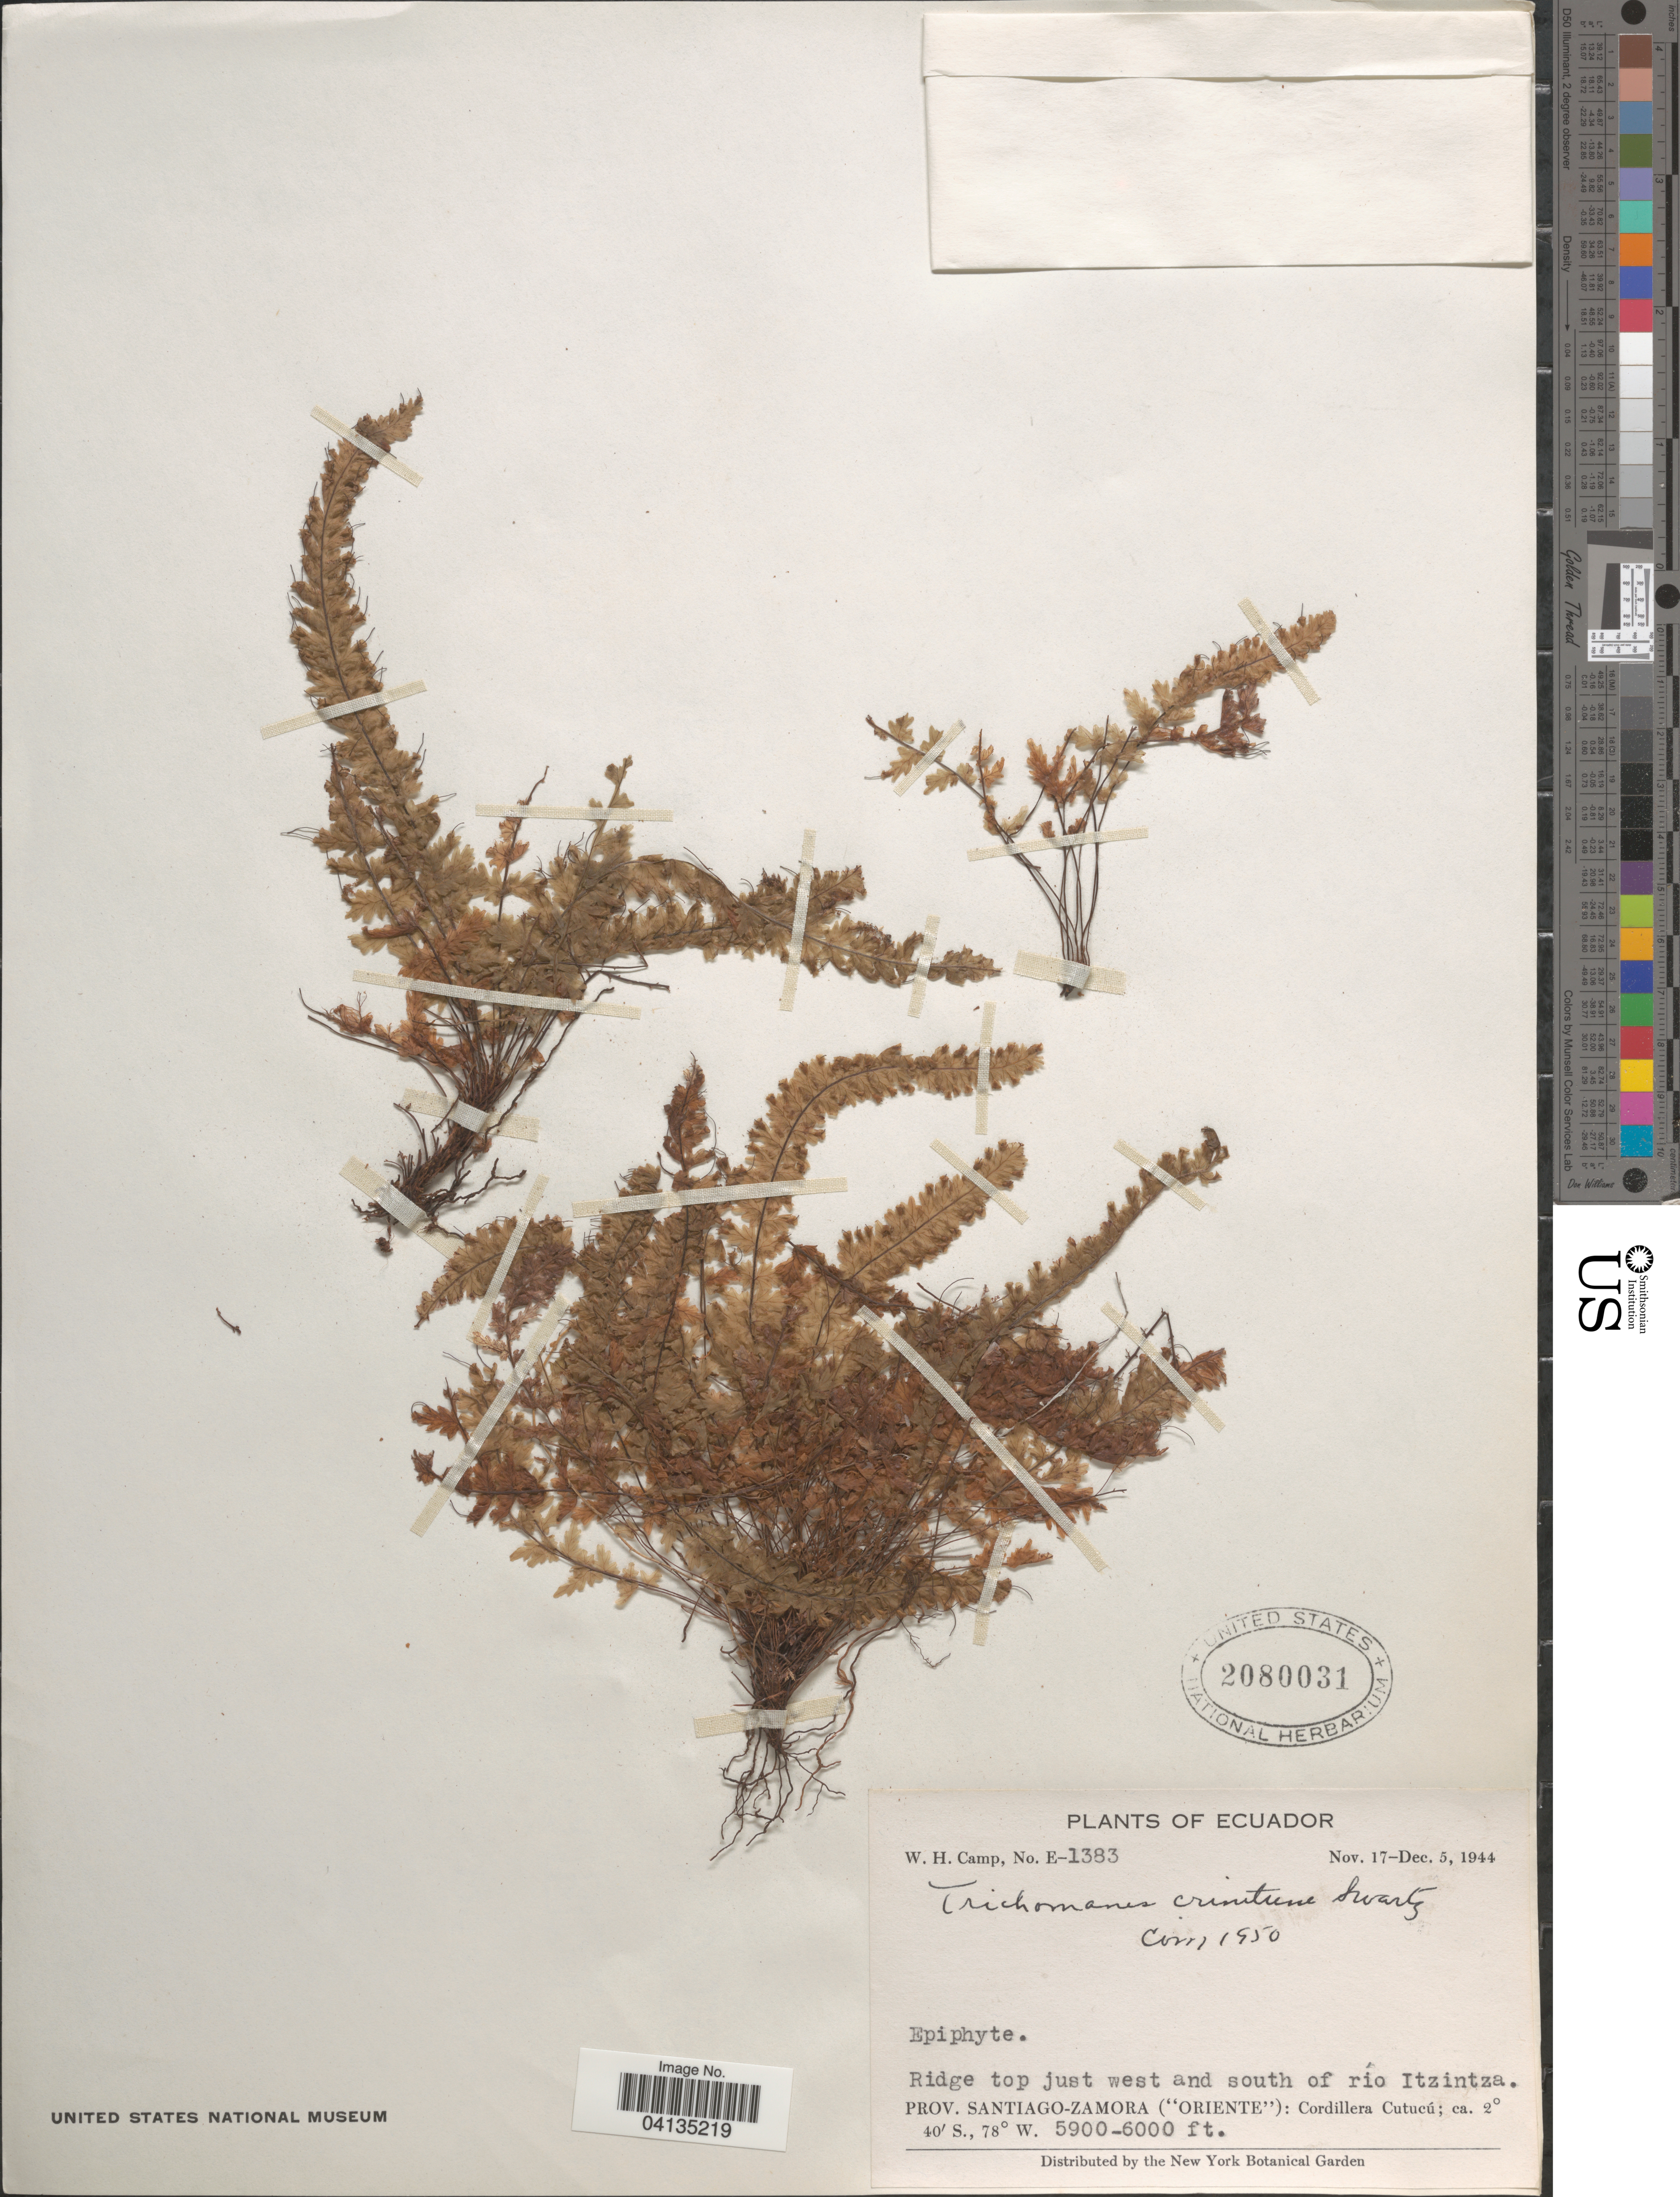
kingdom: Plantae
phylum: Tracheophyta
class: Polypodiopsida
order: Hymenophyllales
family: Hymenophyllaceae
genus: Trichomanes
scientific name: Trichomanes crinitum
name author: Sw.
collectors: W. H. Camp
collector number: E-1383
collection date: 1944-11-17/1944-12-05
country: Ecuador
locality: Just west and south of río Itzintza. Prov. Santiago-Zamora ("Oriente"): Cordillera Cutucú.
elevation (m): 1798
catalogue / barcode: US 2080031